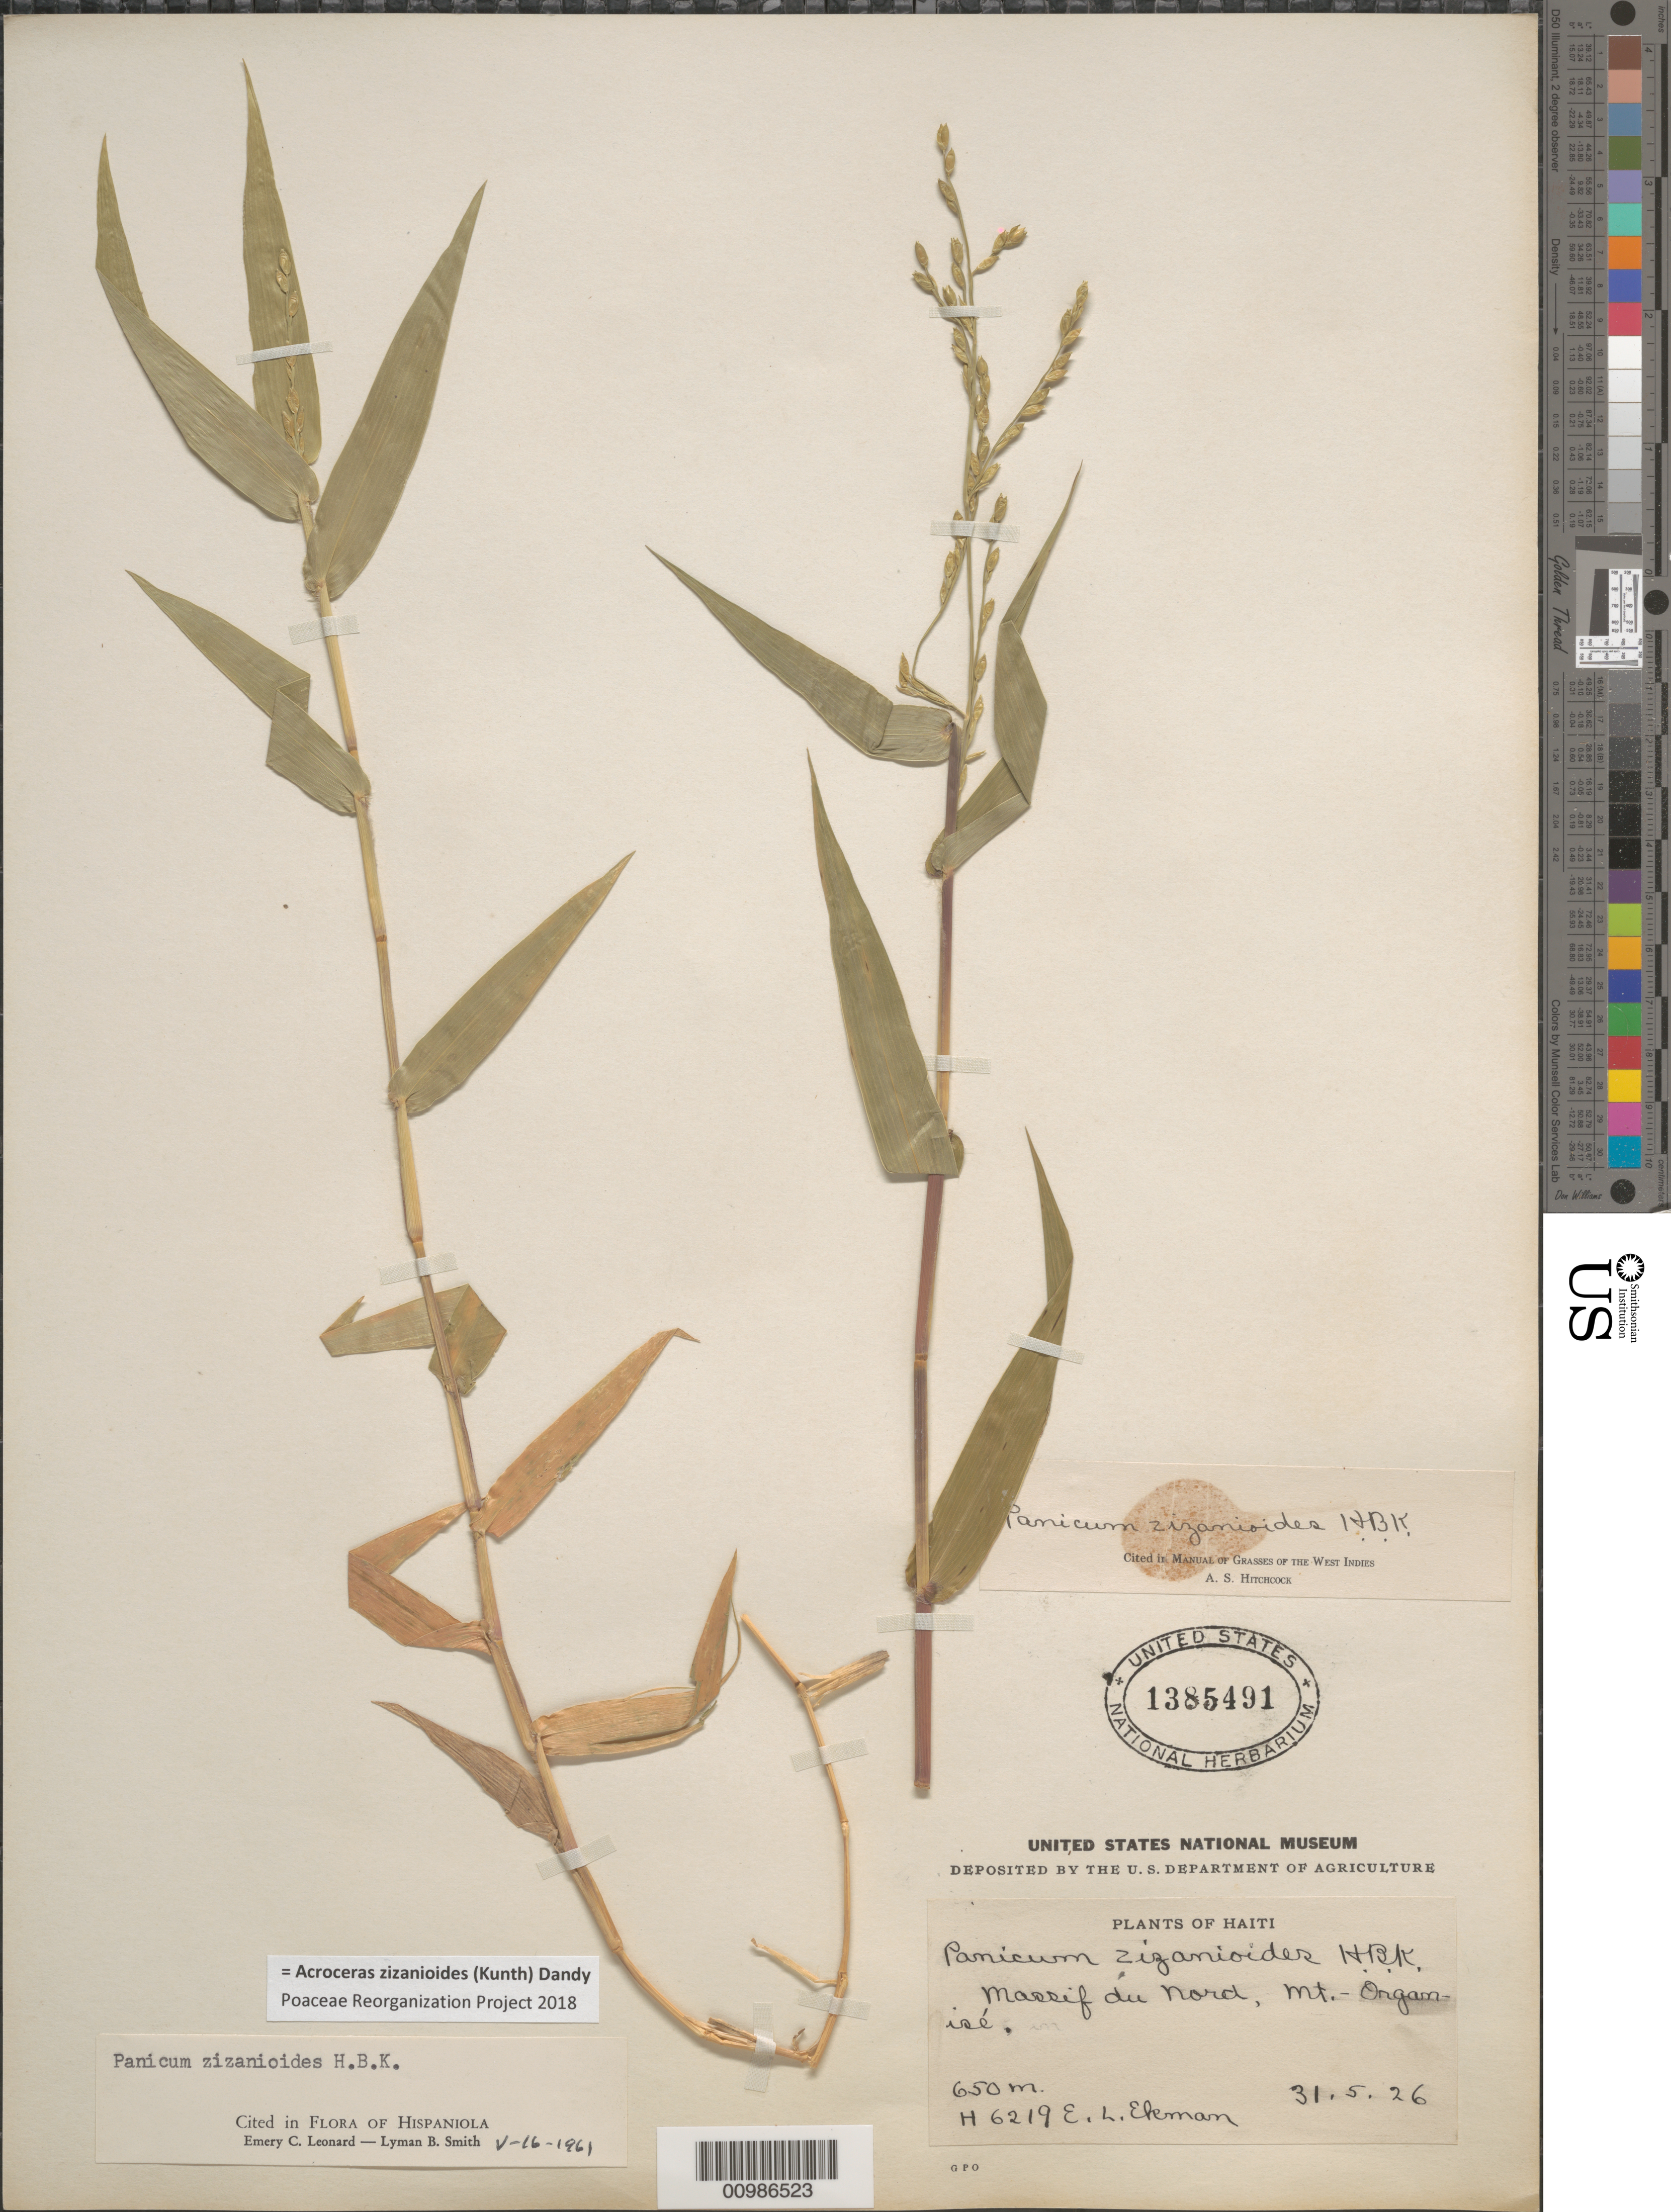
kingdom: Plantae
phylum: Tracheophyta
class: Liliopsida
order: Poales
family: Poaceae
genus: Acroceras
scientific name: Acroceras zizanioides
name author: (Kunth) Dandy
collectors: E. L. Ekman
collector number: H 6219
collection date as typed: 31 May 1926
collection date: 1926-05-31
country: Haiti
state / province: Nord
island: Hispaniola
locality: Mt. Organise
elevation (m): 650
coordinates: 0 N, 0 E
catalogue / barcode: US 1385491